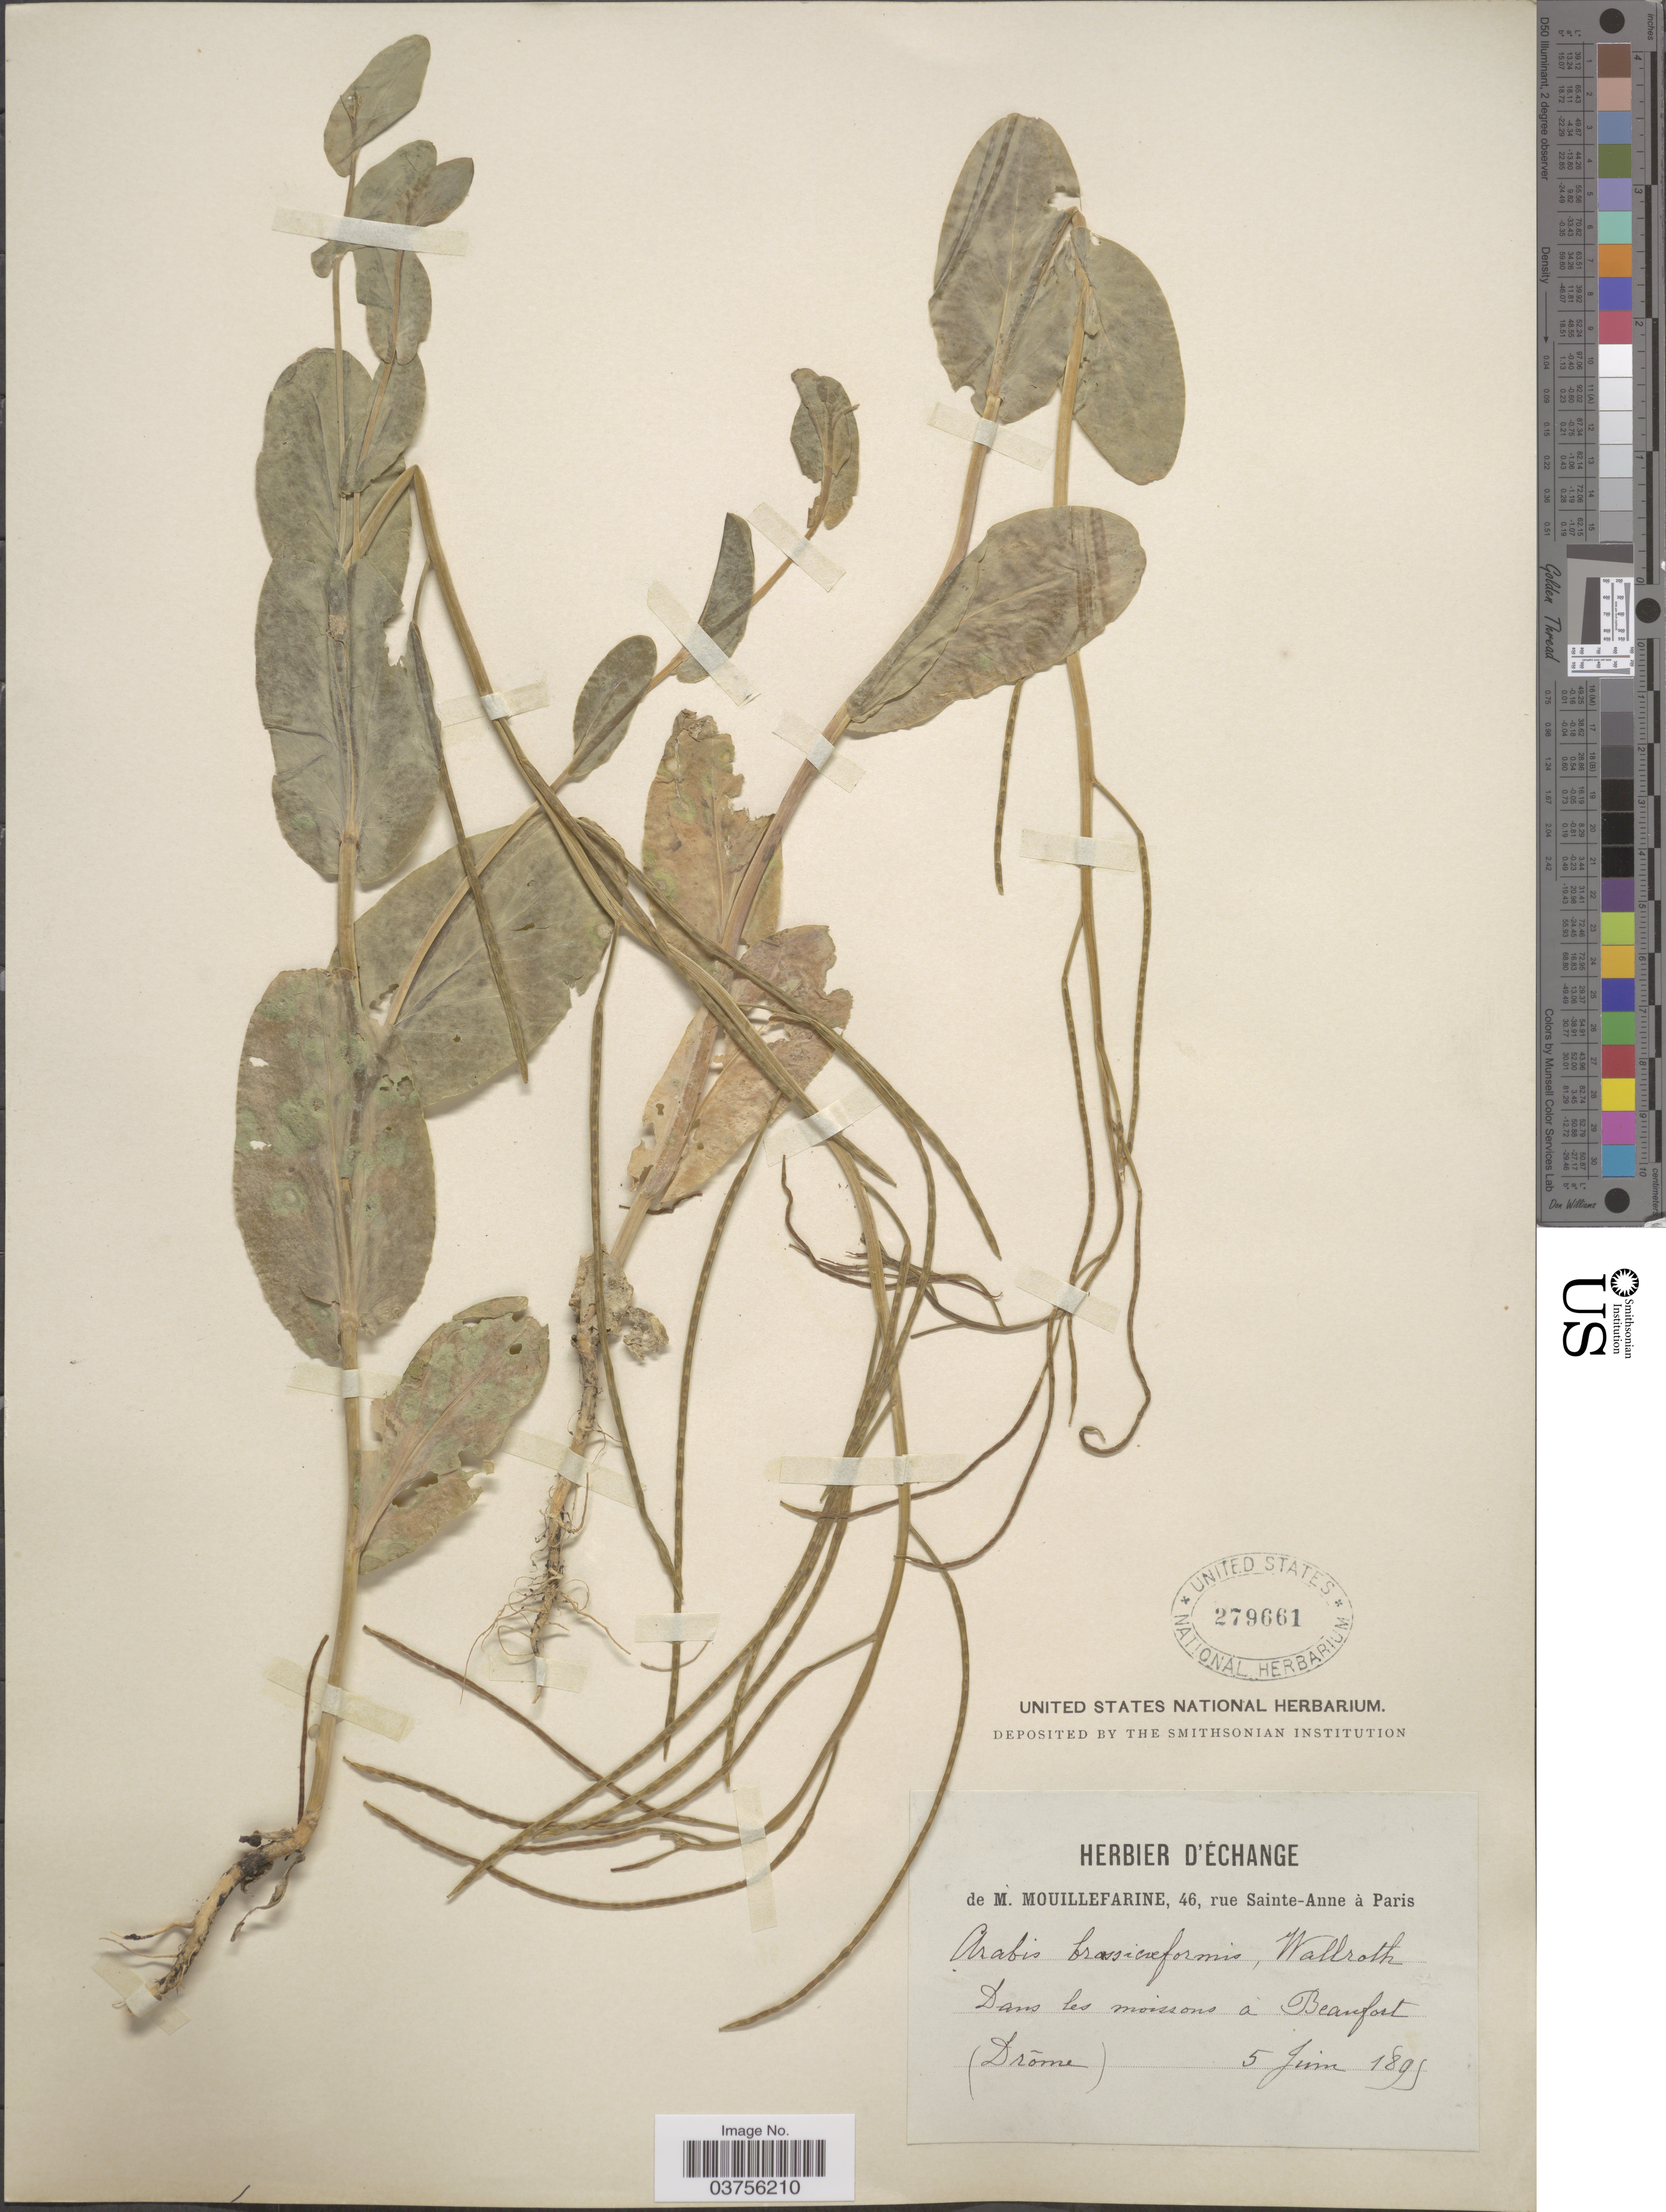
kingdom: Plantae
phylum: Tracheophyta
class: Magnoliopsida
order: Brassicales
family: Brassicaceae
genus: Fourraea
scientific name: Fourraea alpina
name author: (L.) Greuter & Burdet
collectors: ex herb. Mouillefarine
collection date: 1895-06-05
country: France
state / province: Auvergne-Rhône-Alpes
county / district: Drôme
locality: Dans les moissons à Beaufort (Drôme).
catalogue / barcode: US 279661